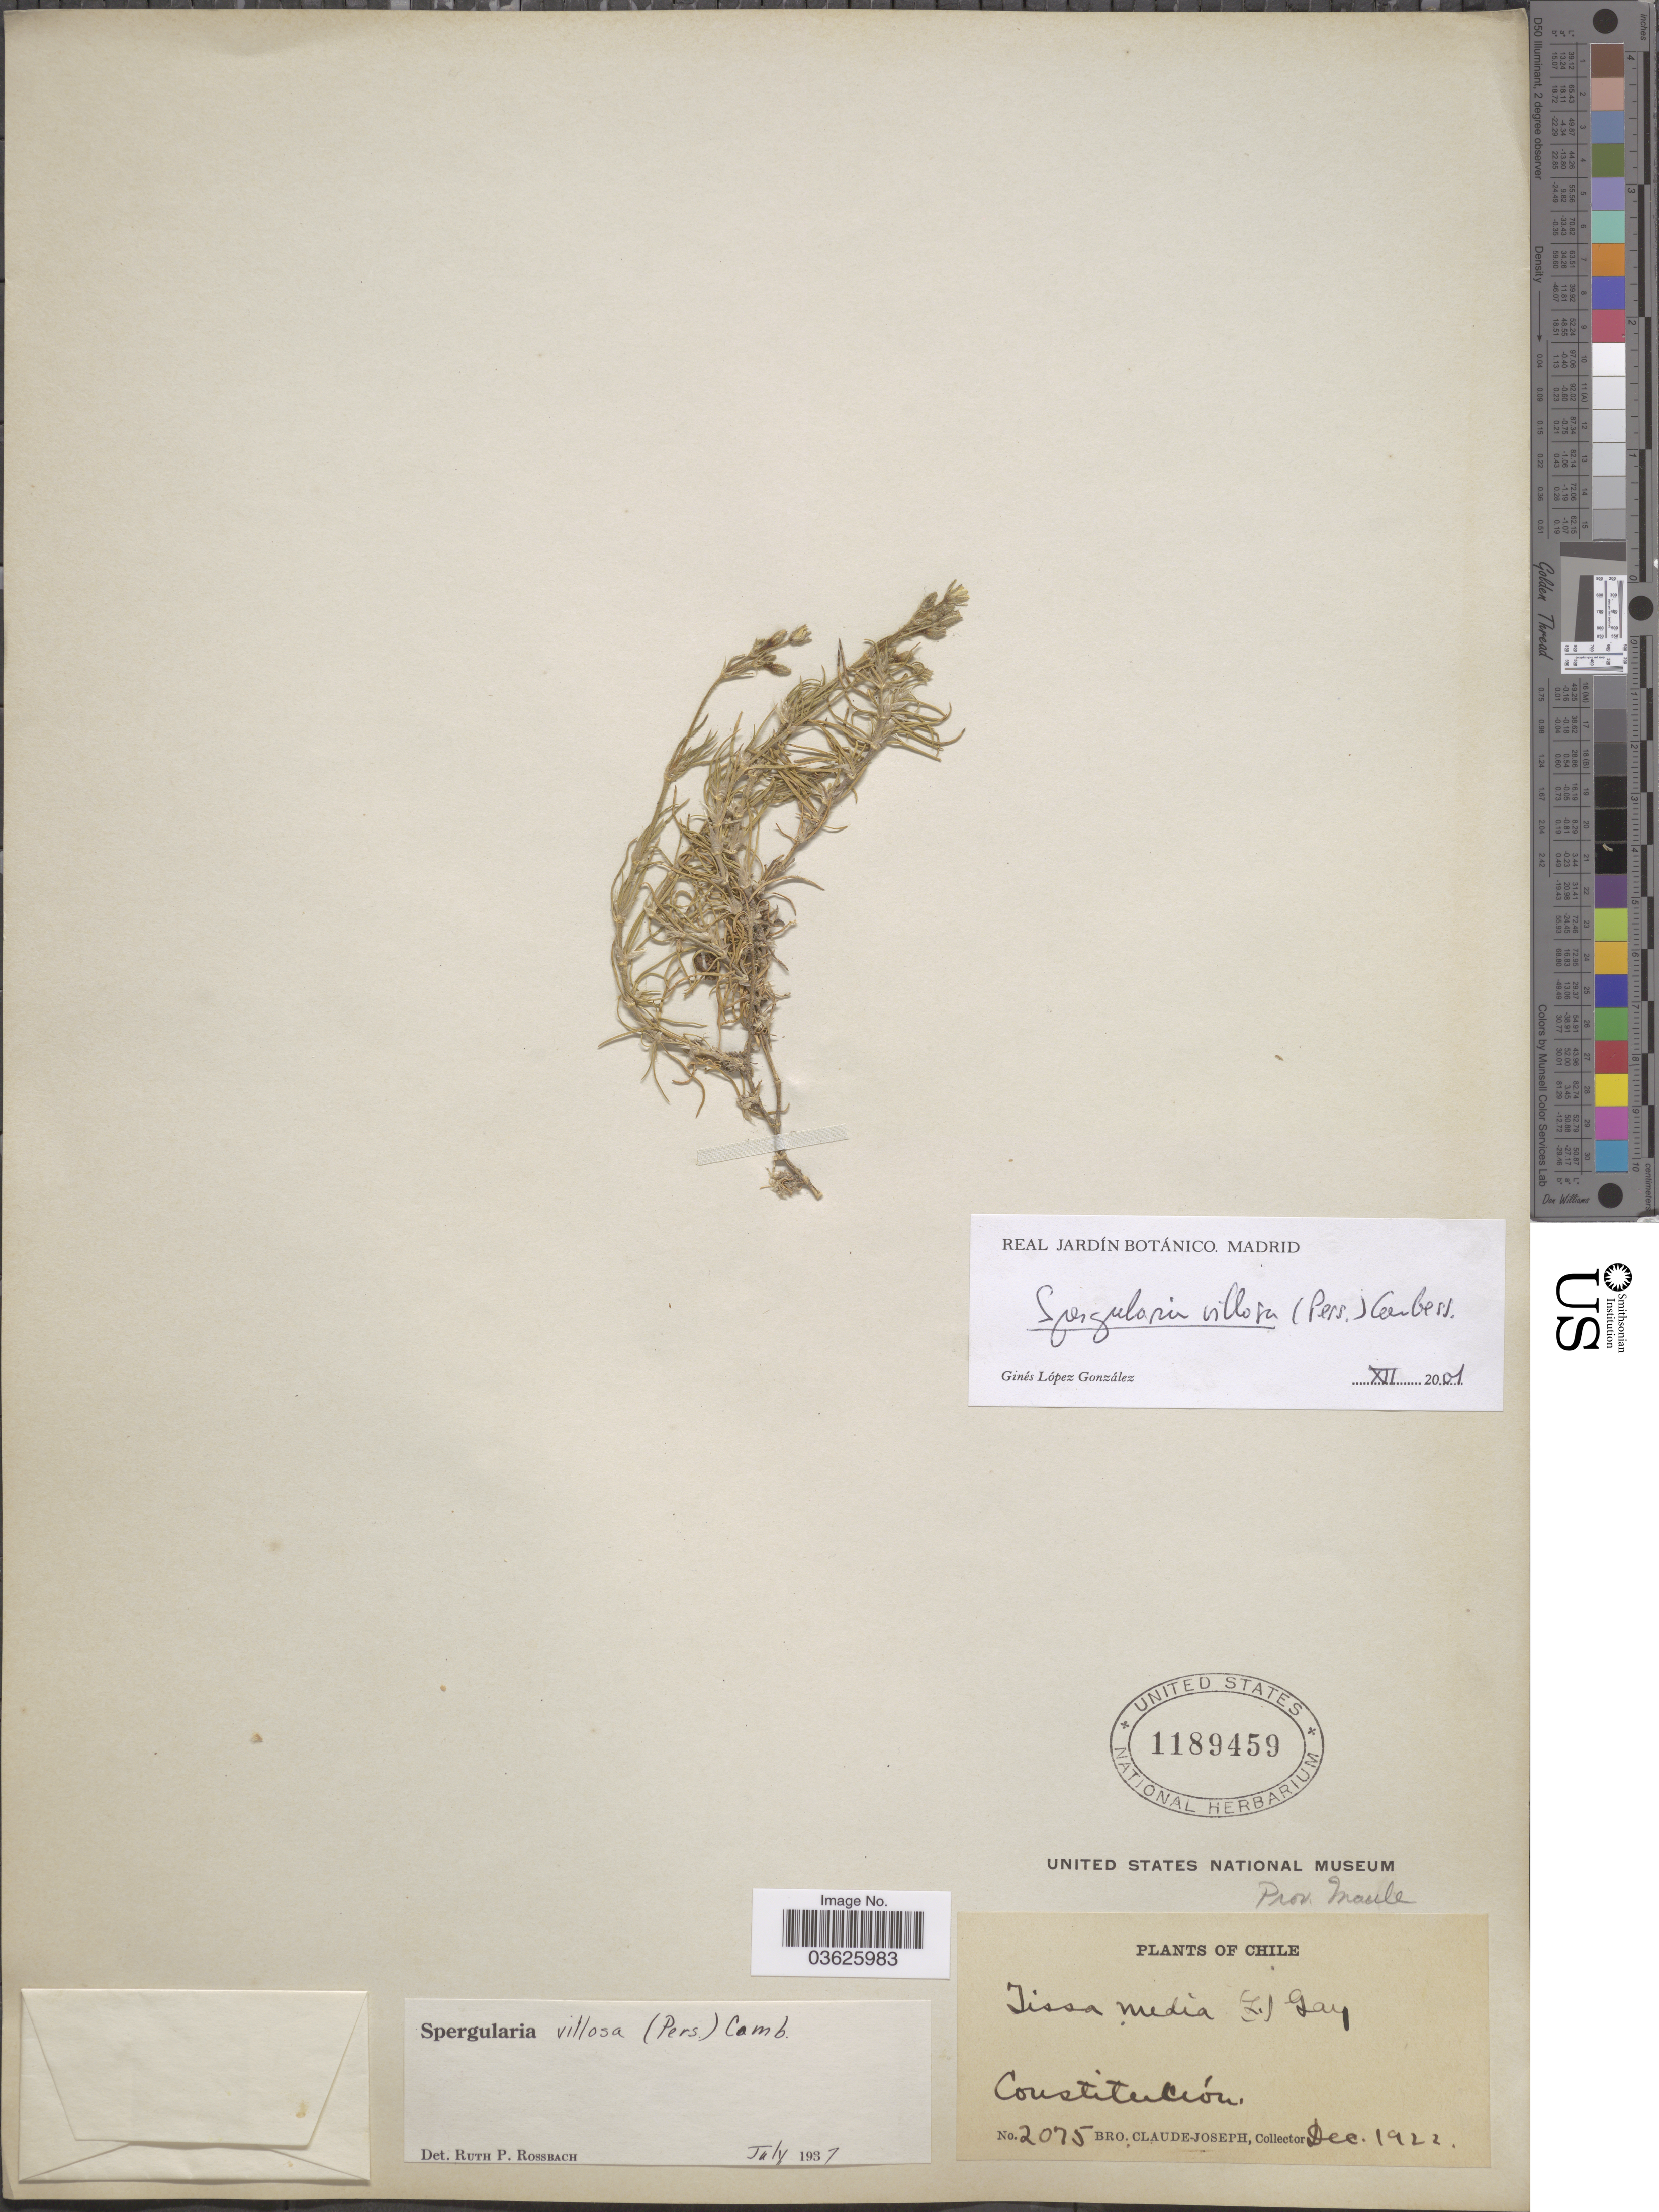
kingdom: Plantae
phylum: Tracheophyta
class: Magnoliopsida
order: Caryophyllales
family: Caryophyllaceae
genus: Spergularia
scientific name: Spergularia villosa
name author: (Pers.) Cambess.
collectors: Bro. Claude-Joseph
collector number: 2075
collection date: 1922-12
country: Chile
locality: Constitución. Prov. Maule.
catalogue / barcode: US 1189459